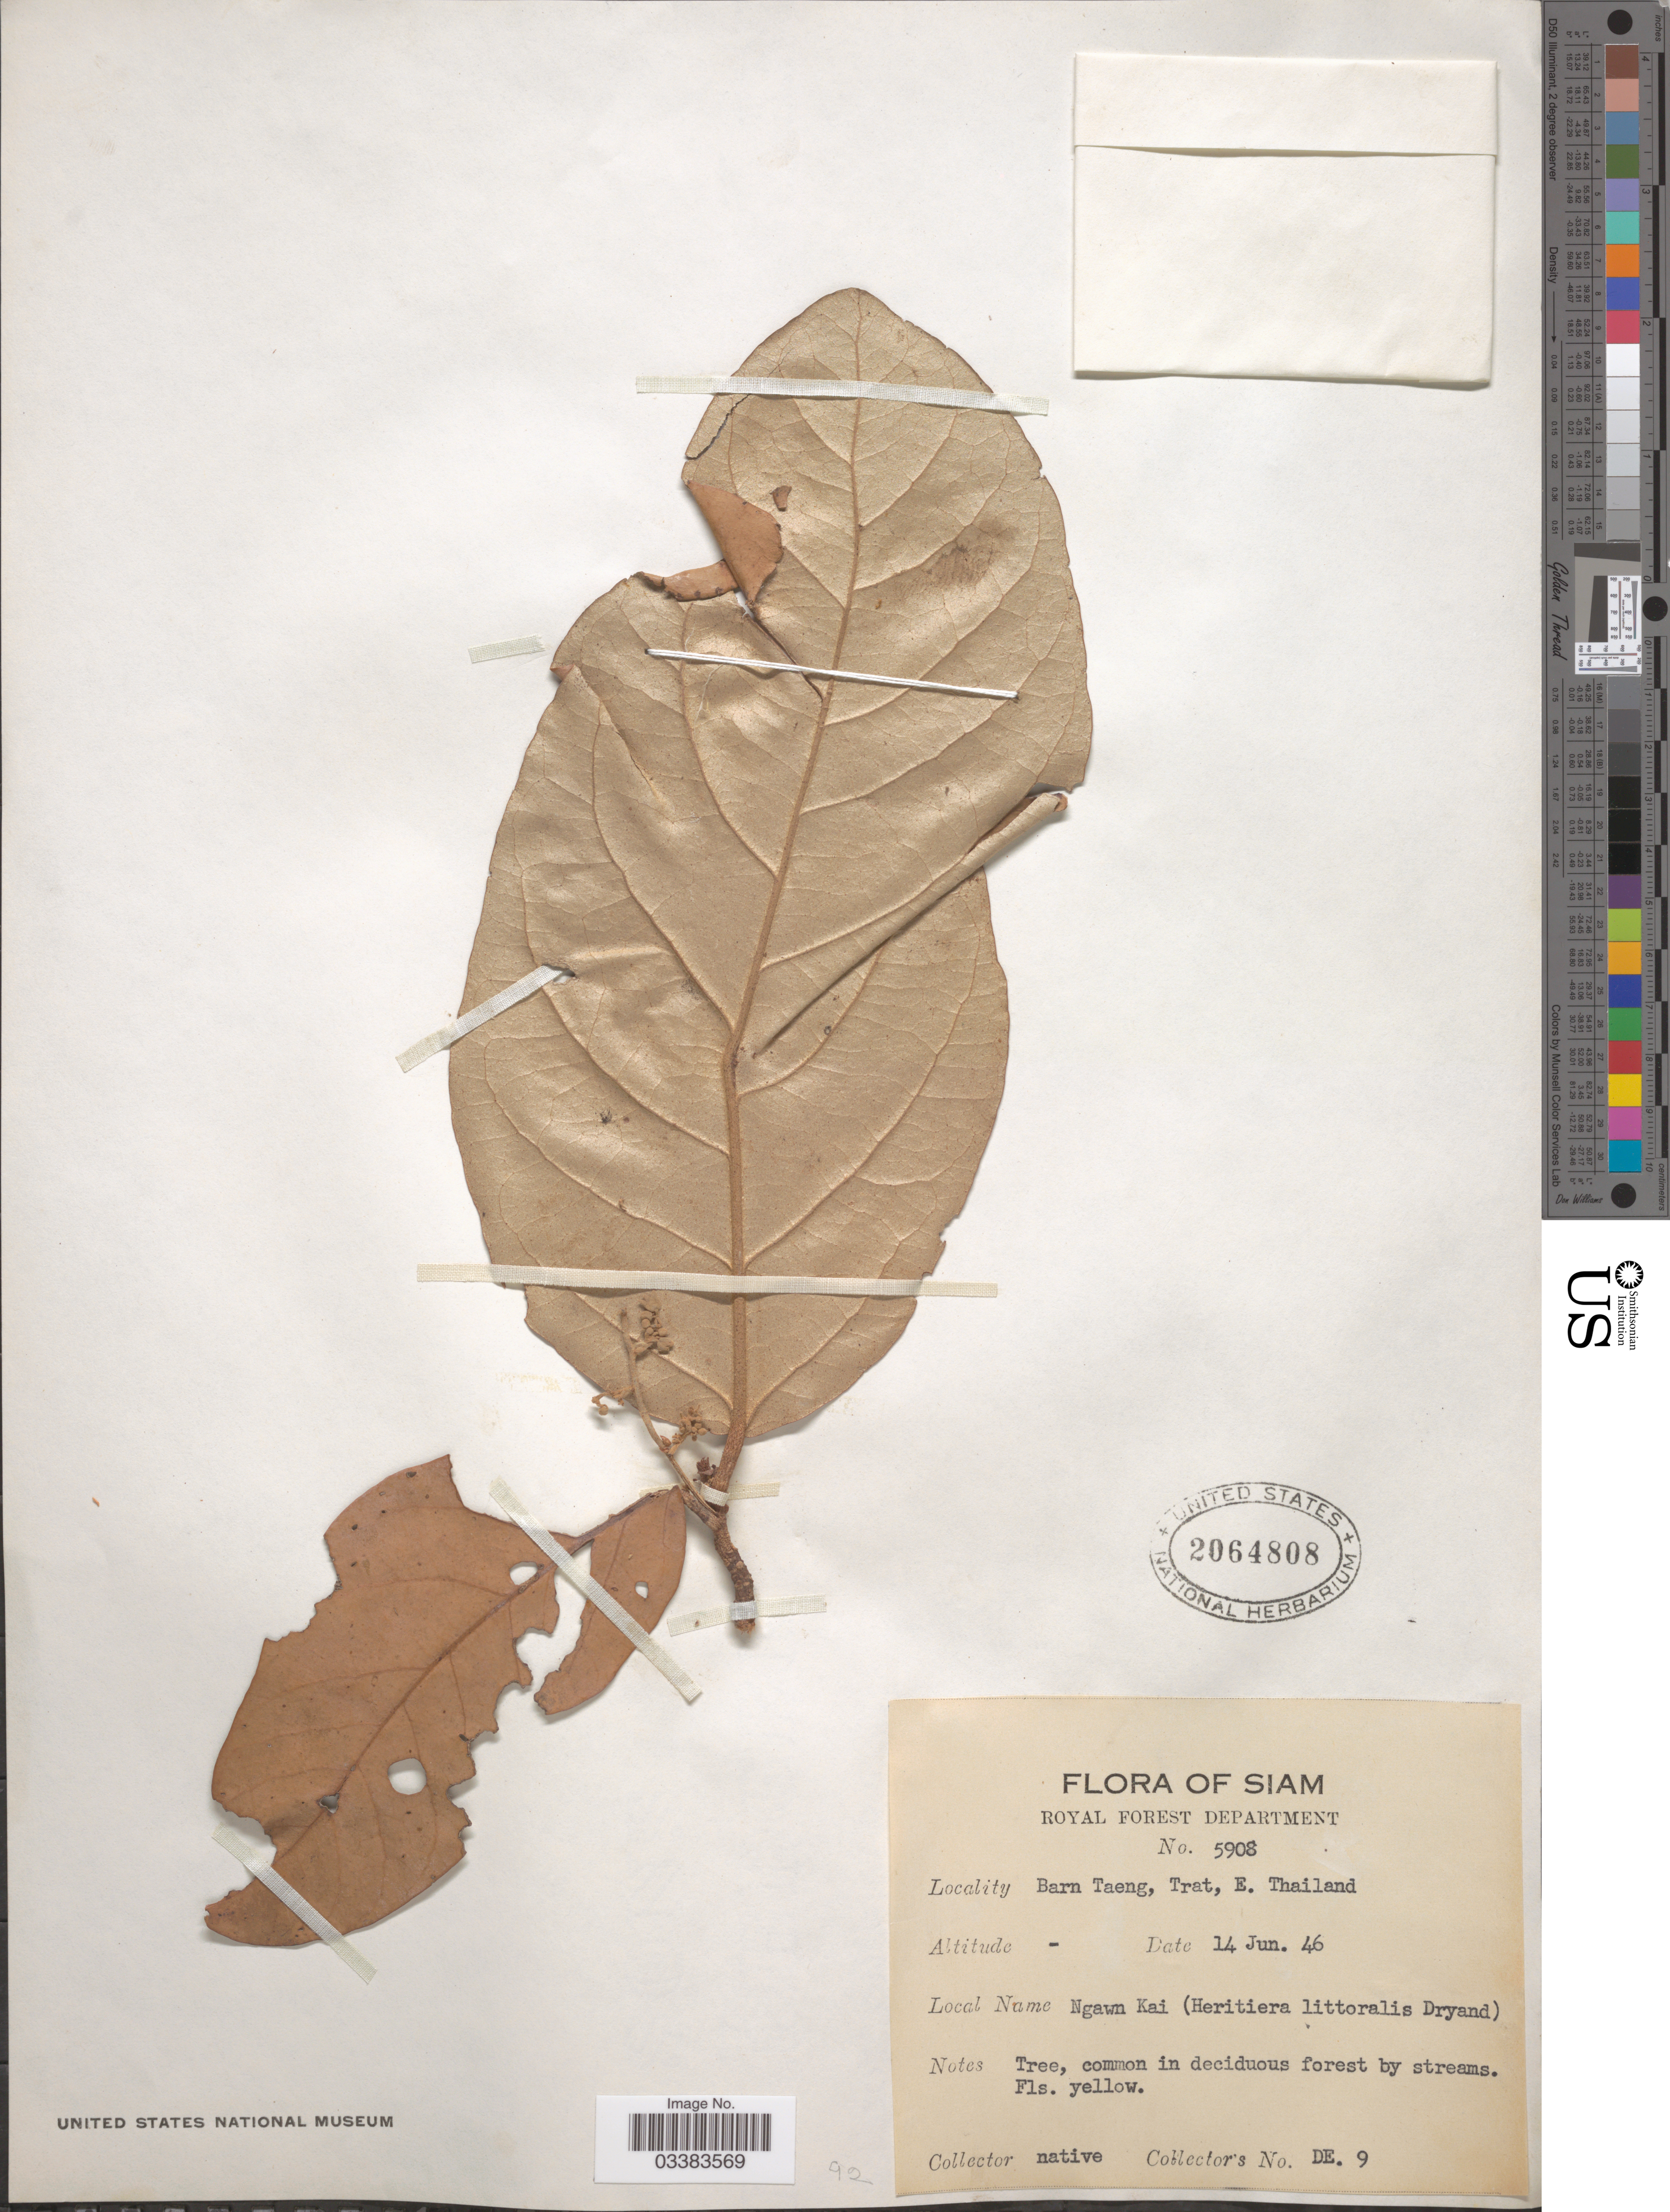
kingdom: Plantae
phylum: Tracheophyta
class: Magnoliopsida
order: Malvales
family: Malvaceae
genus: Heritiera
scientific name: Heritiera littoralis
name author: Aiton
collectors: Native collector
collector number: DE9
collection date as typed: Transcribed d/m/y: 14/6/46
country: Thailand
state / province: Trat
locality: Siam. Barn Taeng, E. Thailand.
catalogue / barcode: US 2064808